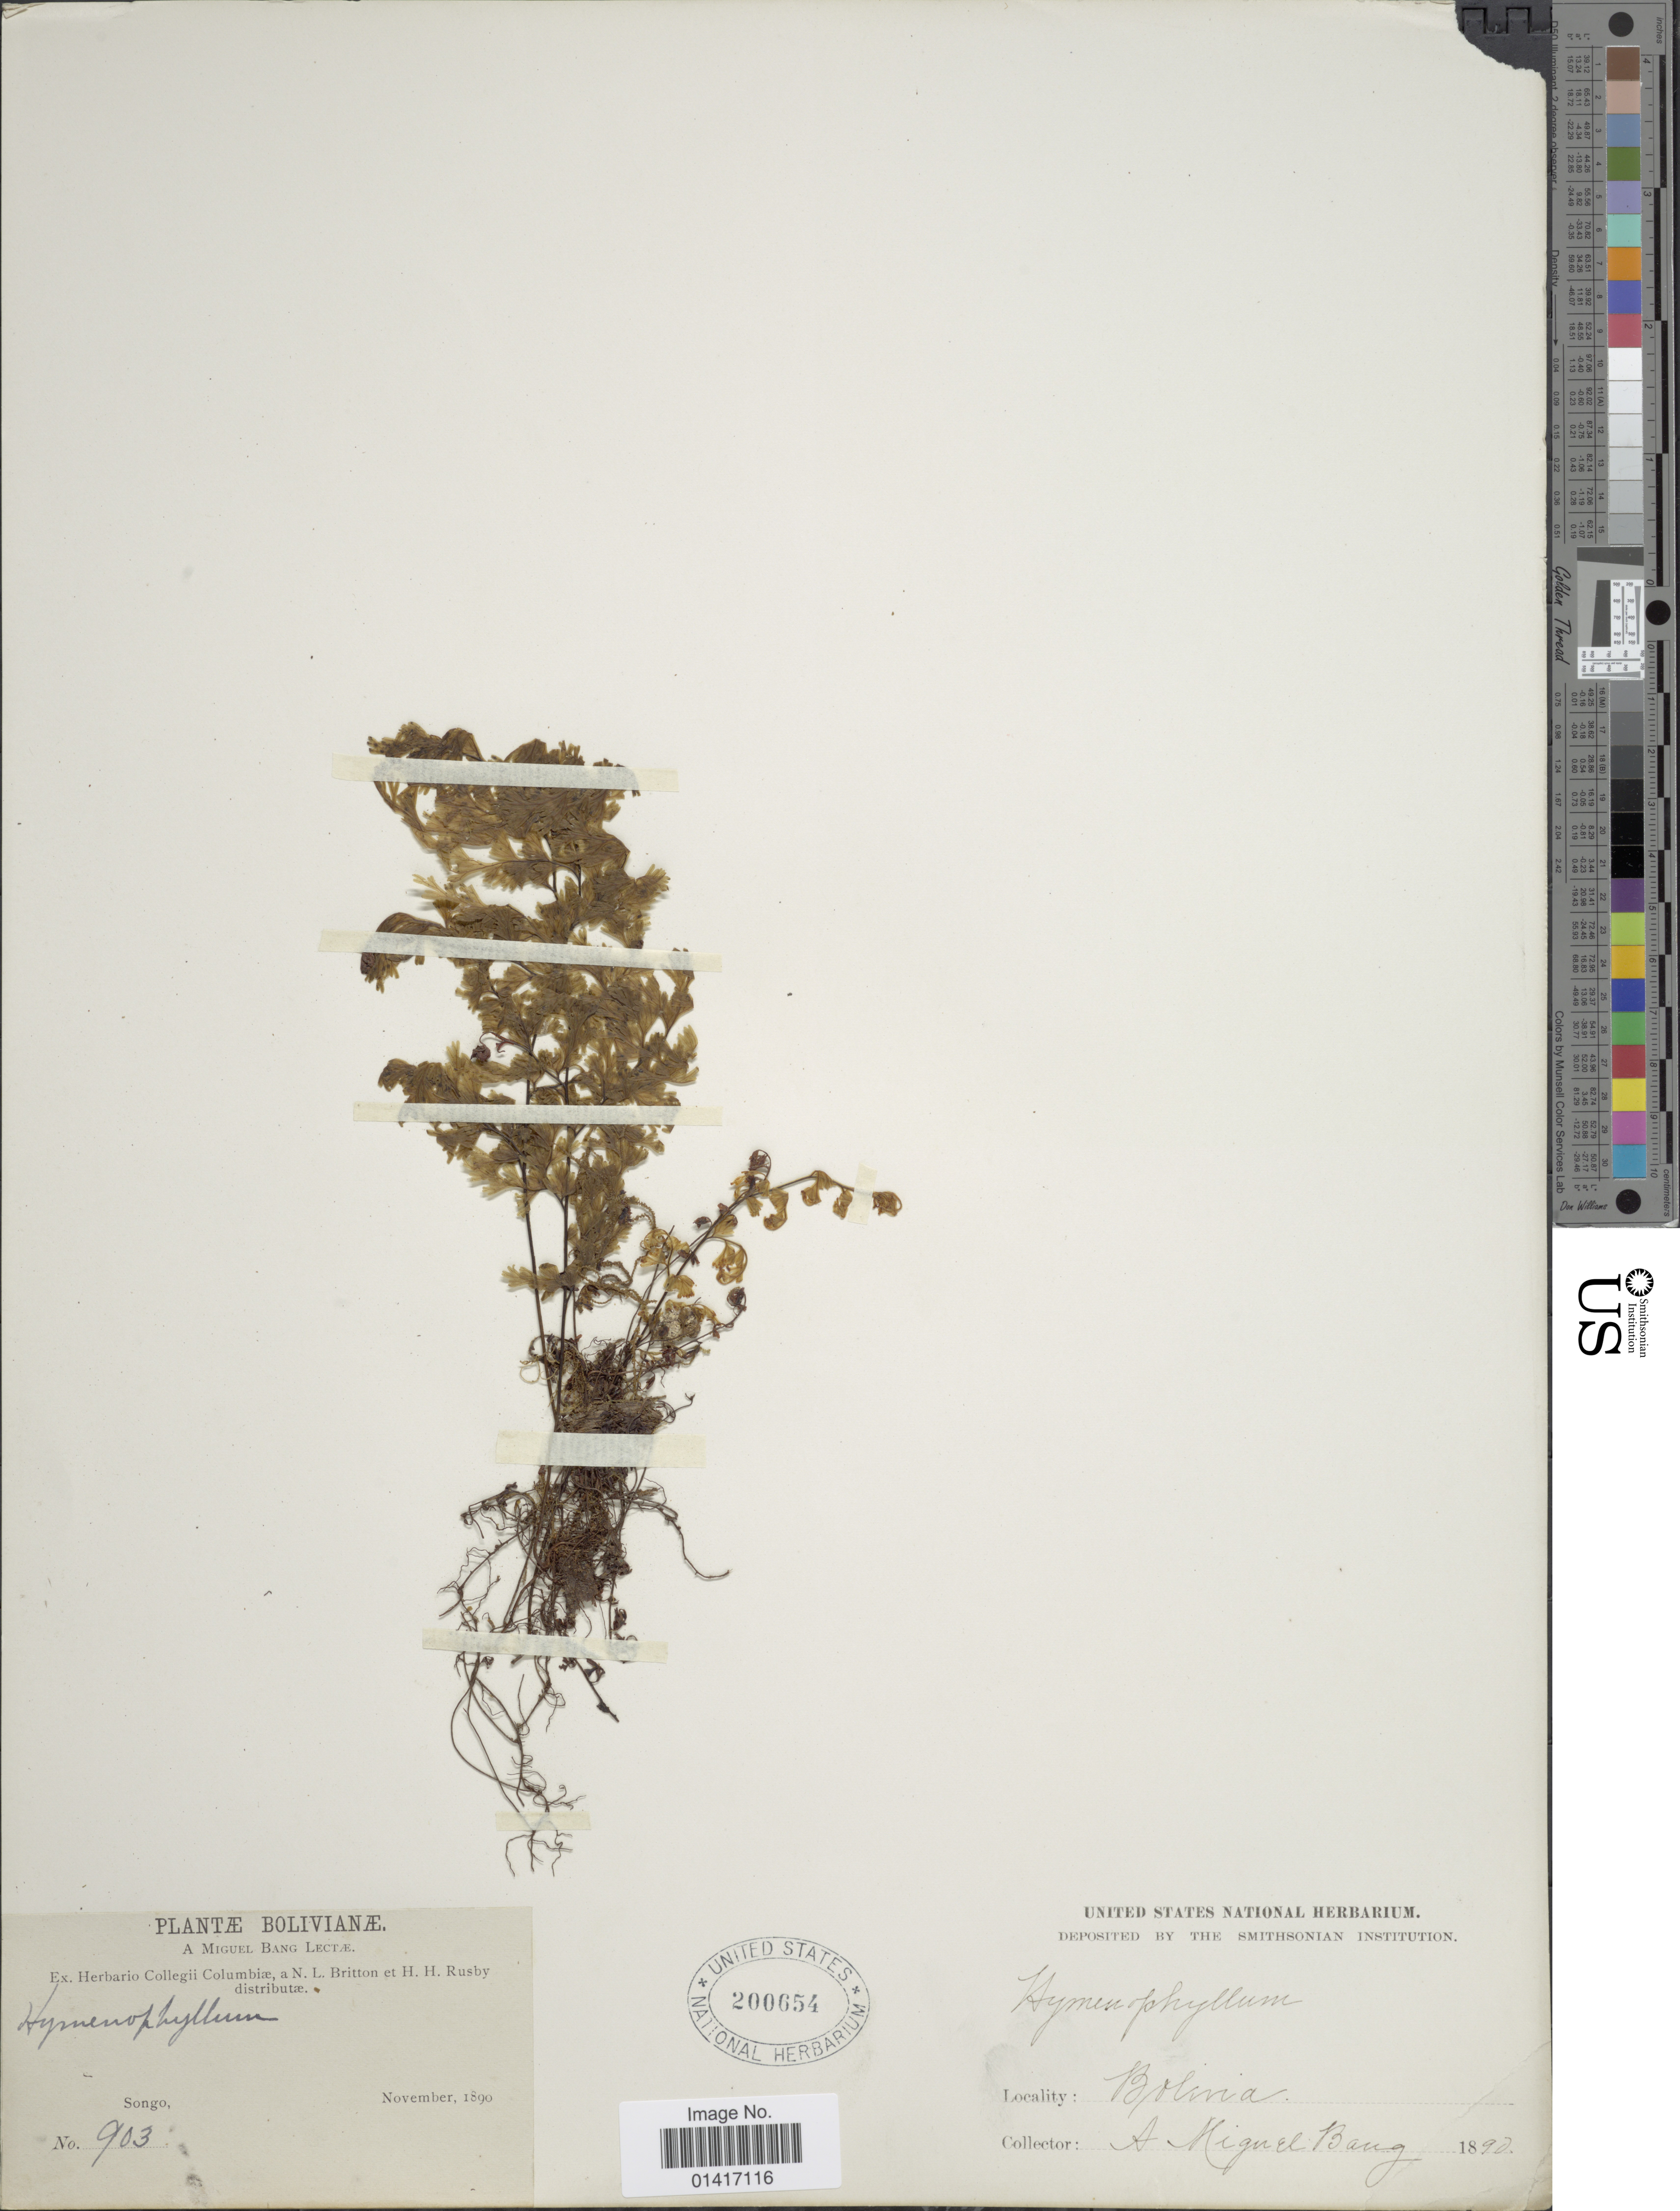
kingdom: Plantae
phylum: Tracheophyta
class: Polypodiopsida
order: Hymenophyllales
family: Hymenophyllaceae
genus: Hymenophyllum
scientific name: Hymenophyllum trichomanoides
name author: Bosch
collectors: M. Bang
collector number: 903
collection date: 1890-11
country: Bolivia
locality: Songo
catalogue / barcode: US 200654